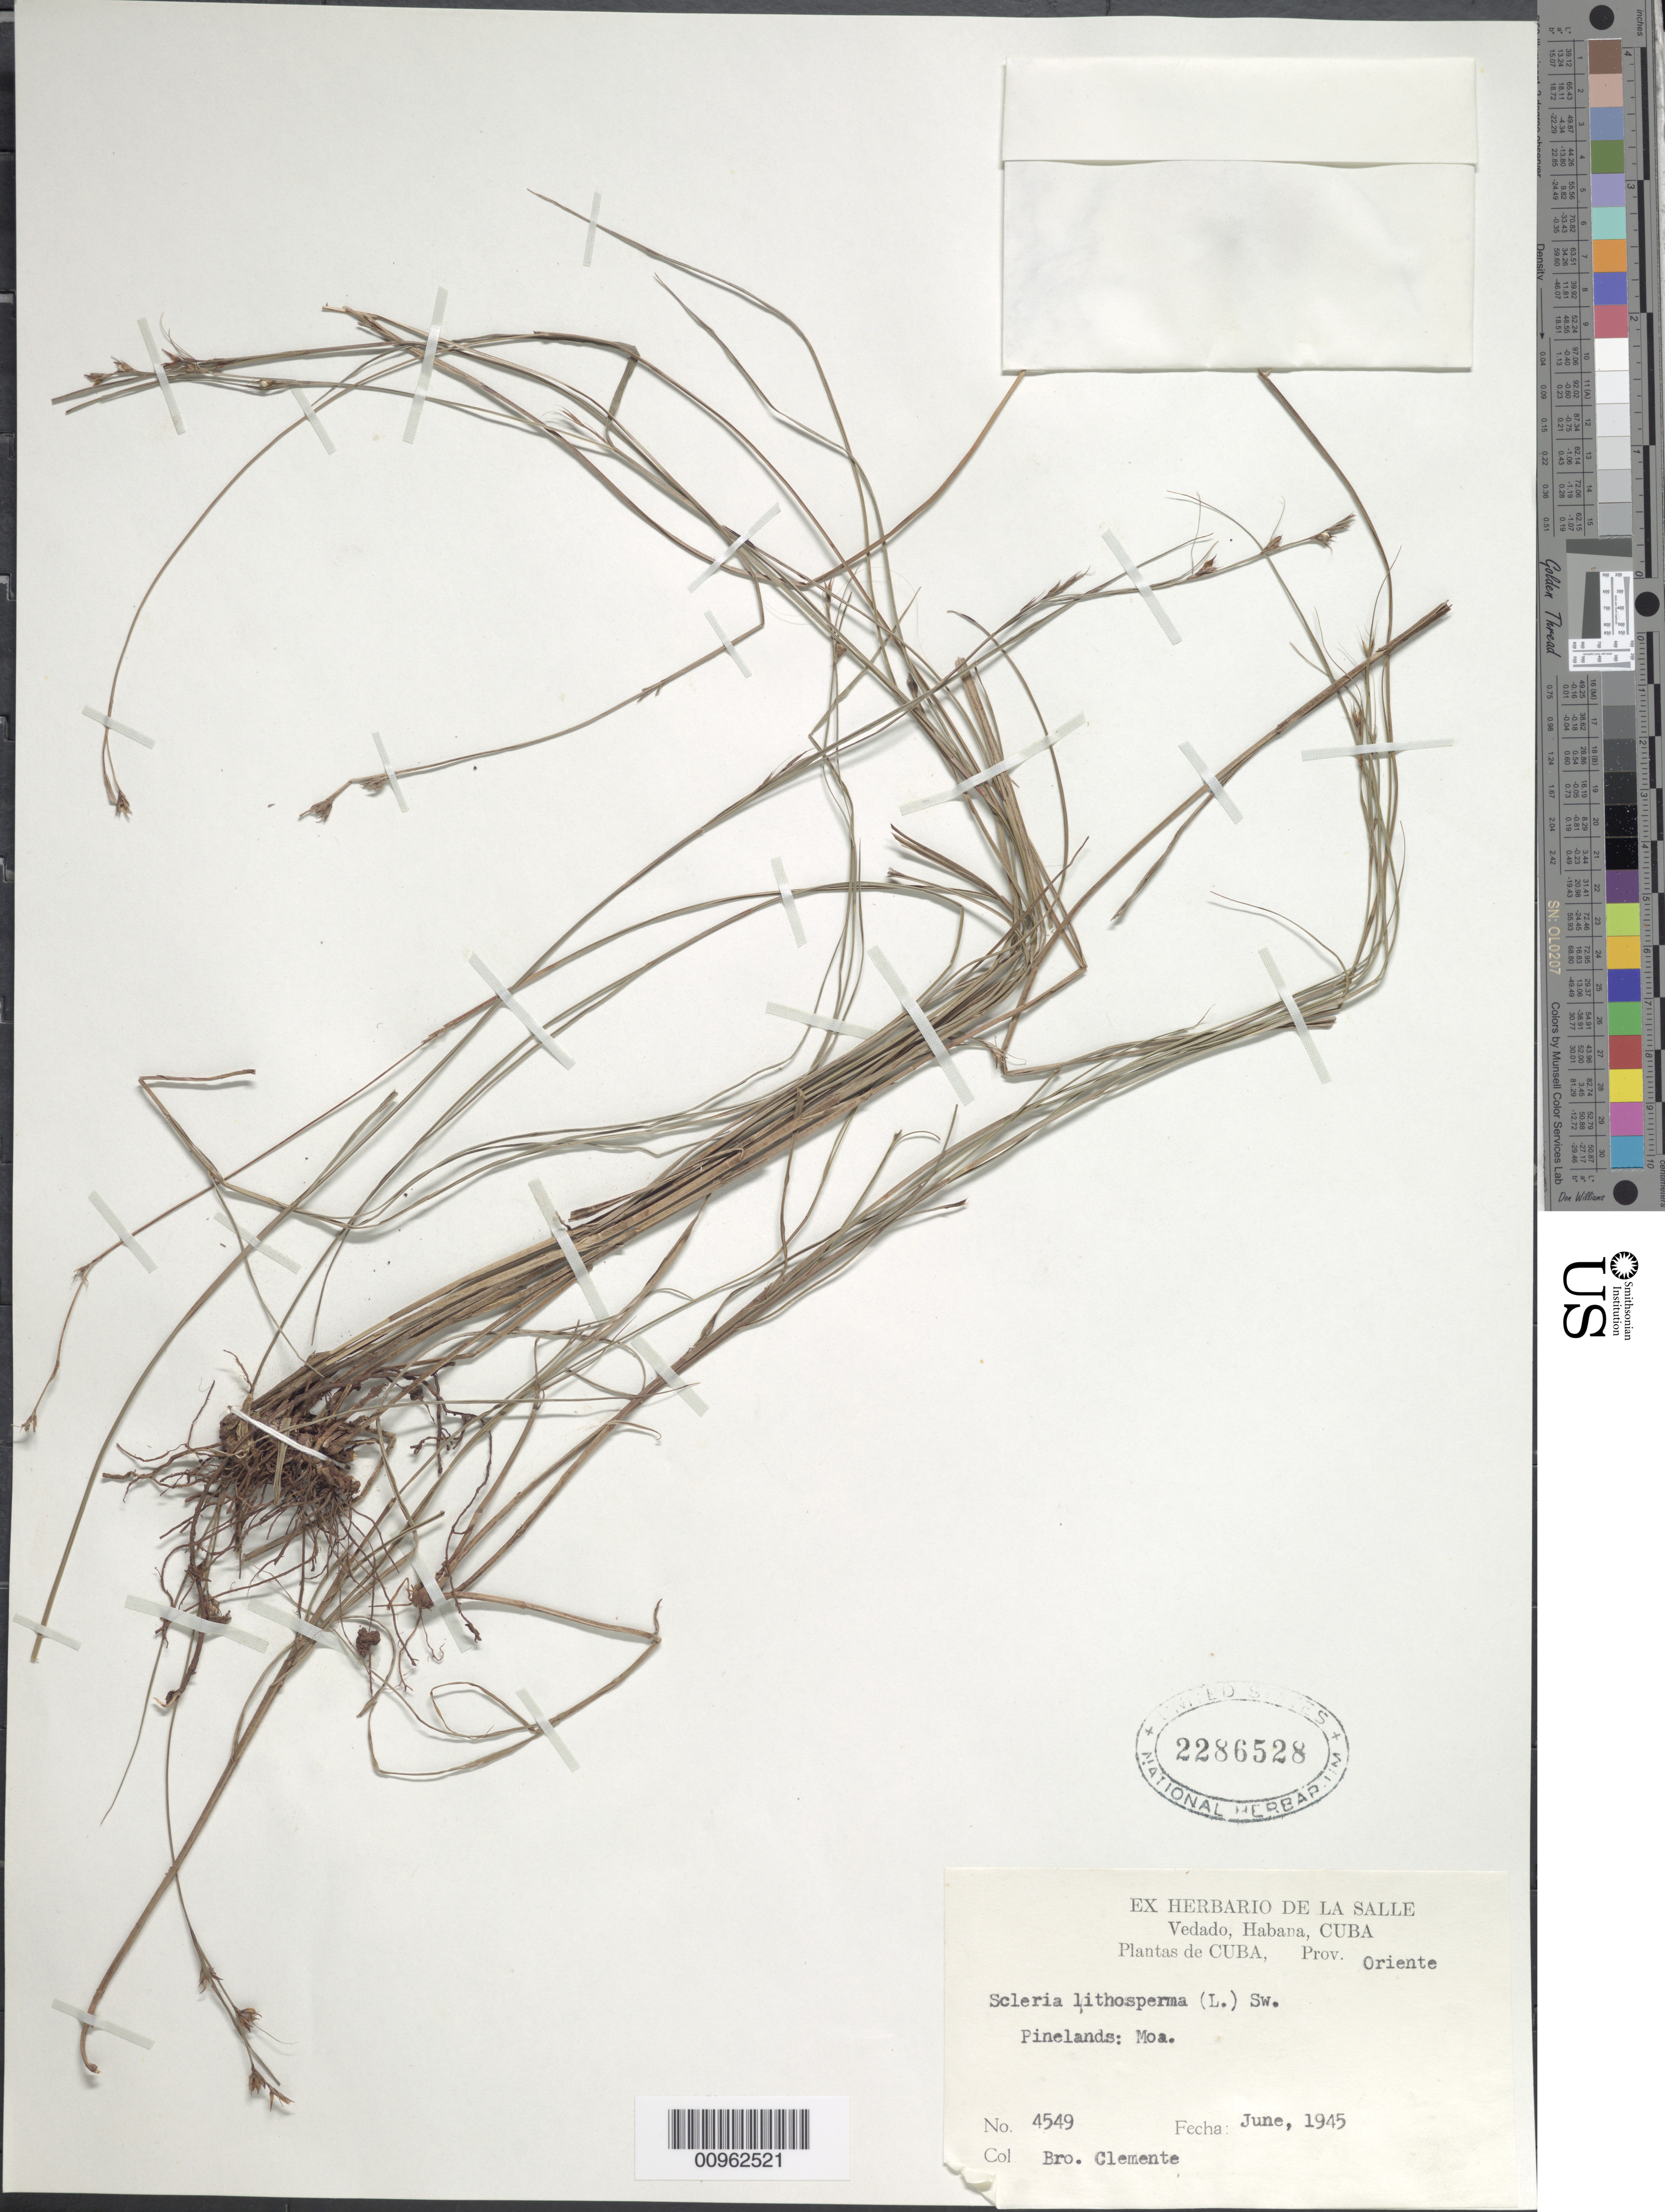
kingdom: Plantae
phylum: Tracheophyta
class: Liliopsida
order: Poales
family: Cyperaceae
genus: Scleria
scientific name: Scleria lithosperma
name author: (L.) Sw.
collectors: Bro. Clemente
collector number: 4549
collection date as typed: Jun 1945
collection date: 1945-06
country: Cuba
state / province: Holguín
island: Cuba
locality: Moa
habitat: Pinelands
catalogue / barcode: US 2286528